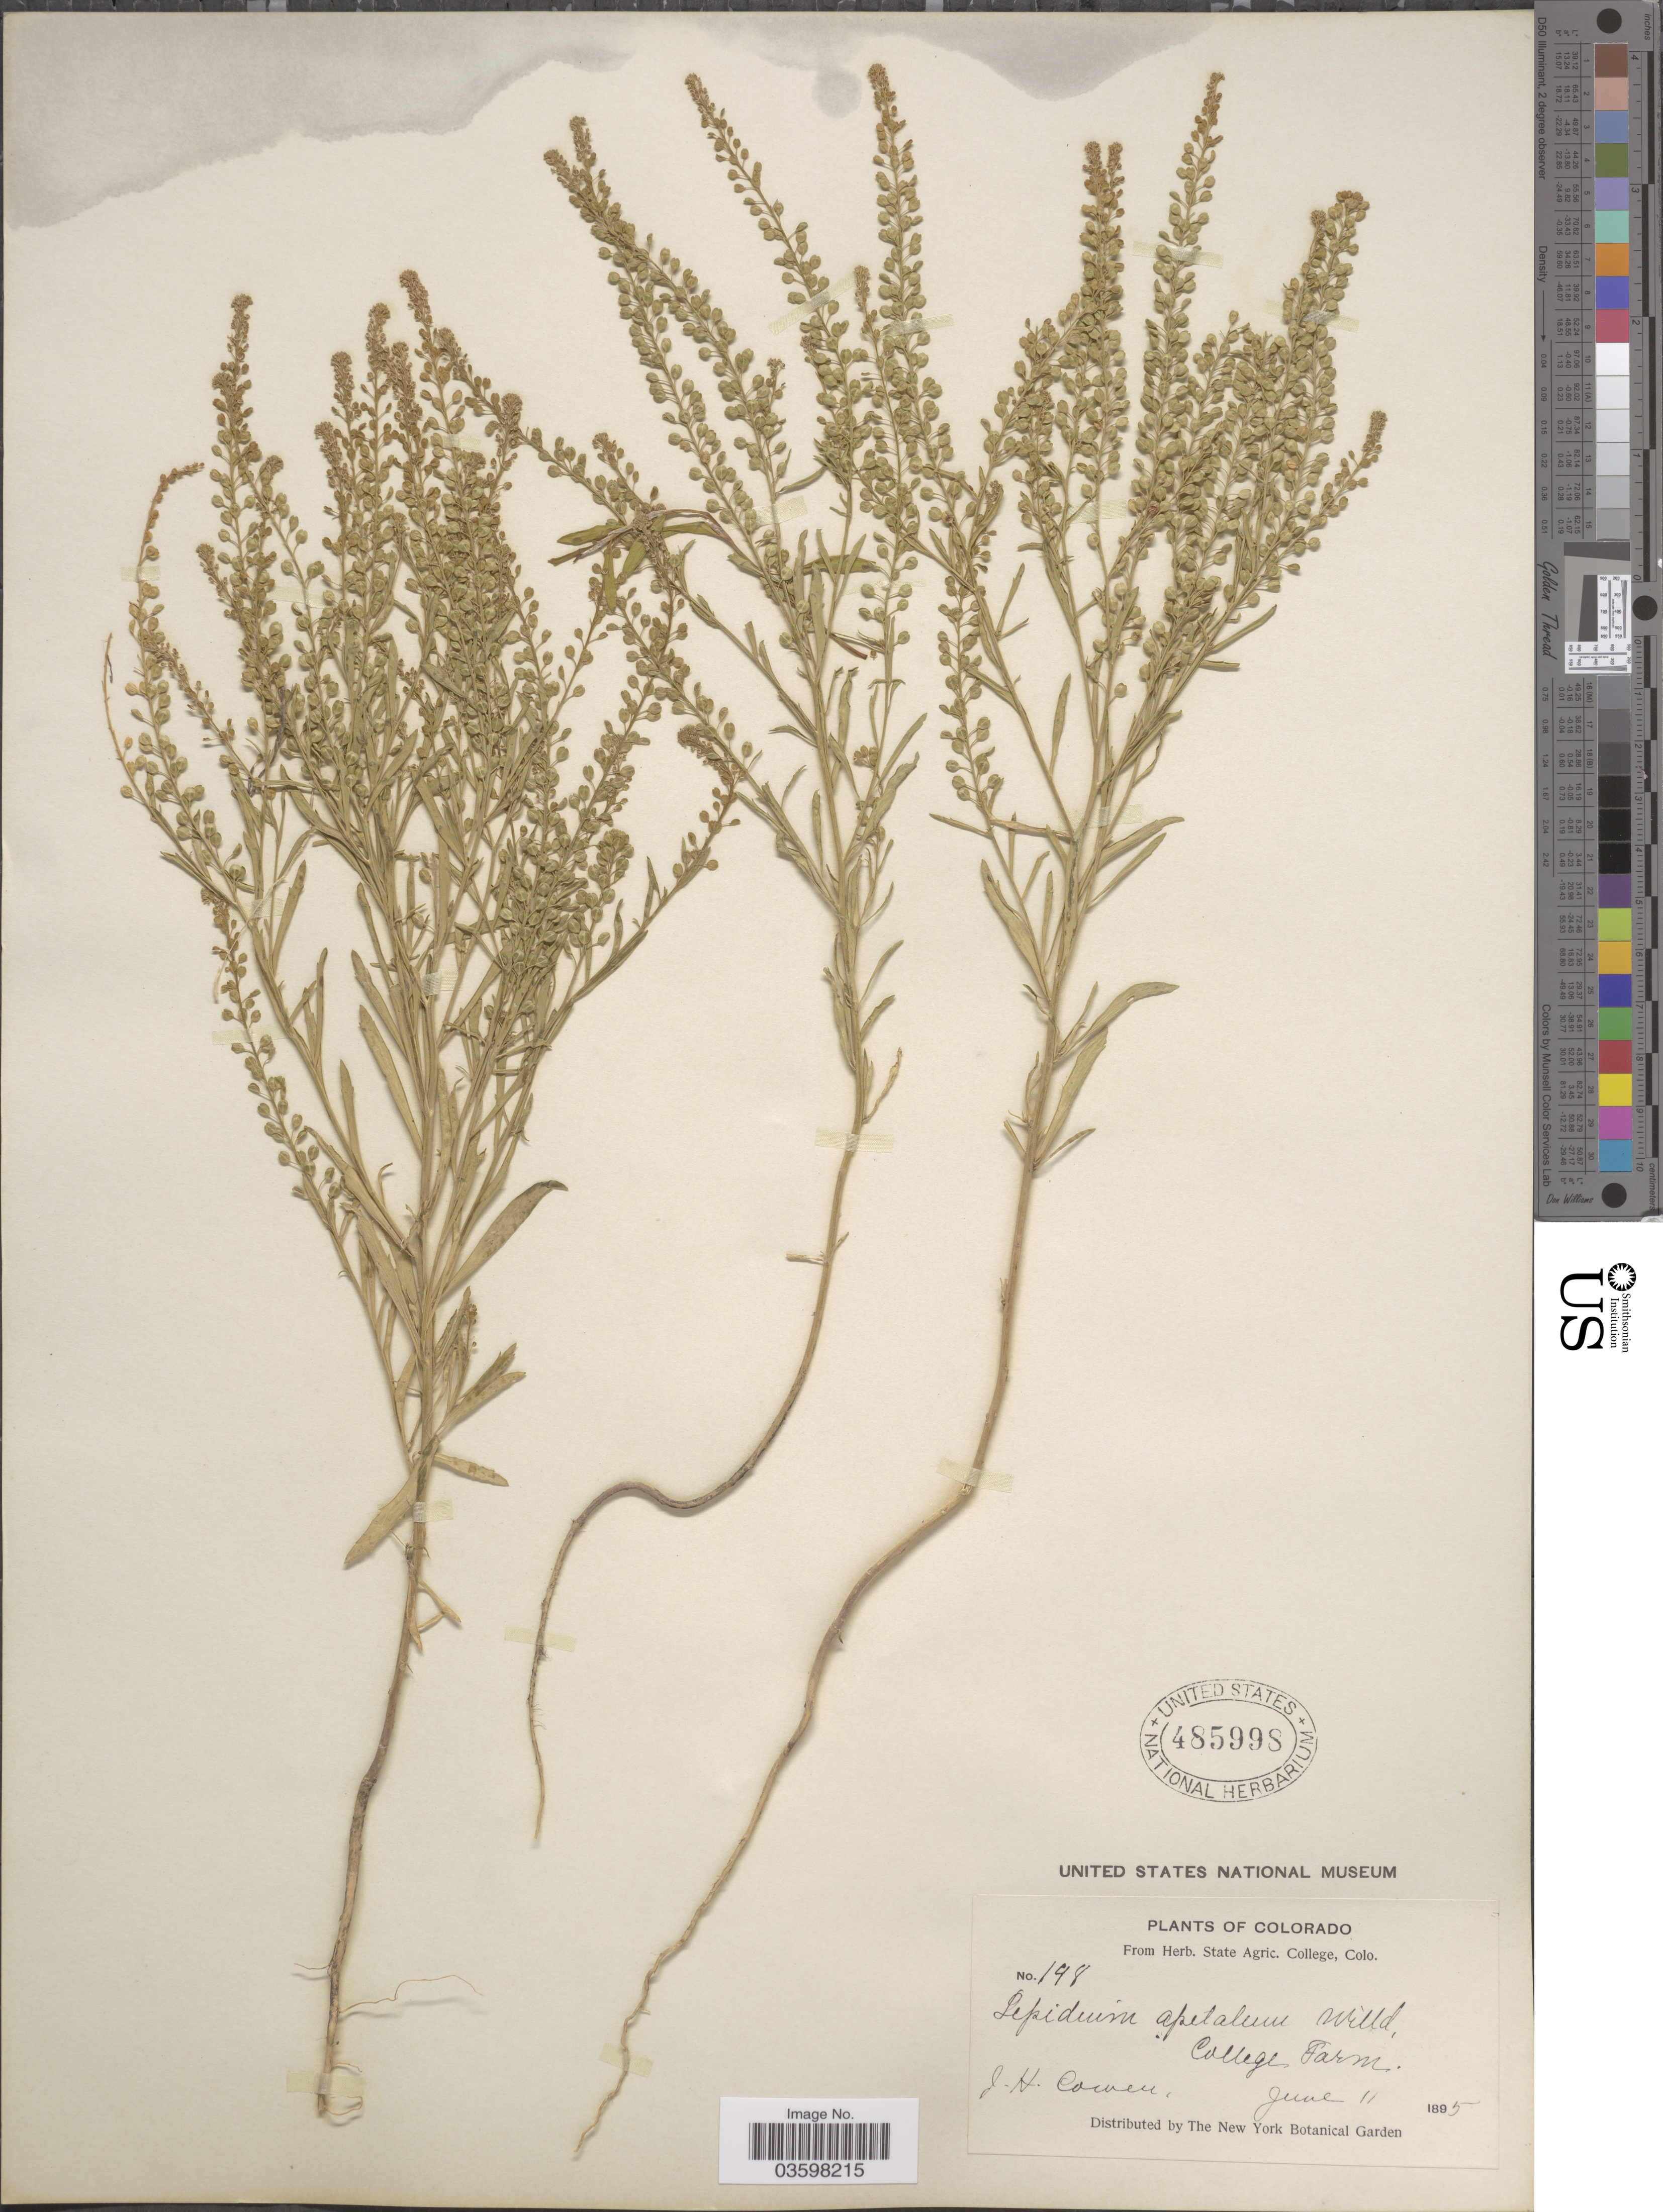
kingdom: Plantae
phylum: Tracheophyta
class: Magnoliopsida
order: Brassicales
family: Brassicaceae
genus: Lepidium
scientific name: Lepidium densiflorum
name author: Schrad.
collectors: J. H. Cowen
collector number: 198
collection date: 1895-06-11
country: United States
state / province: Colorado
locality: College Farm.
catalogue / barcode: US 485998